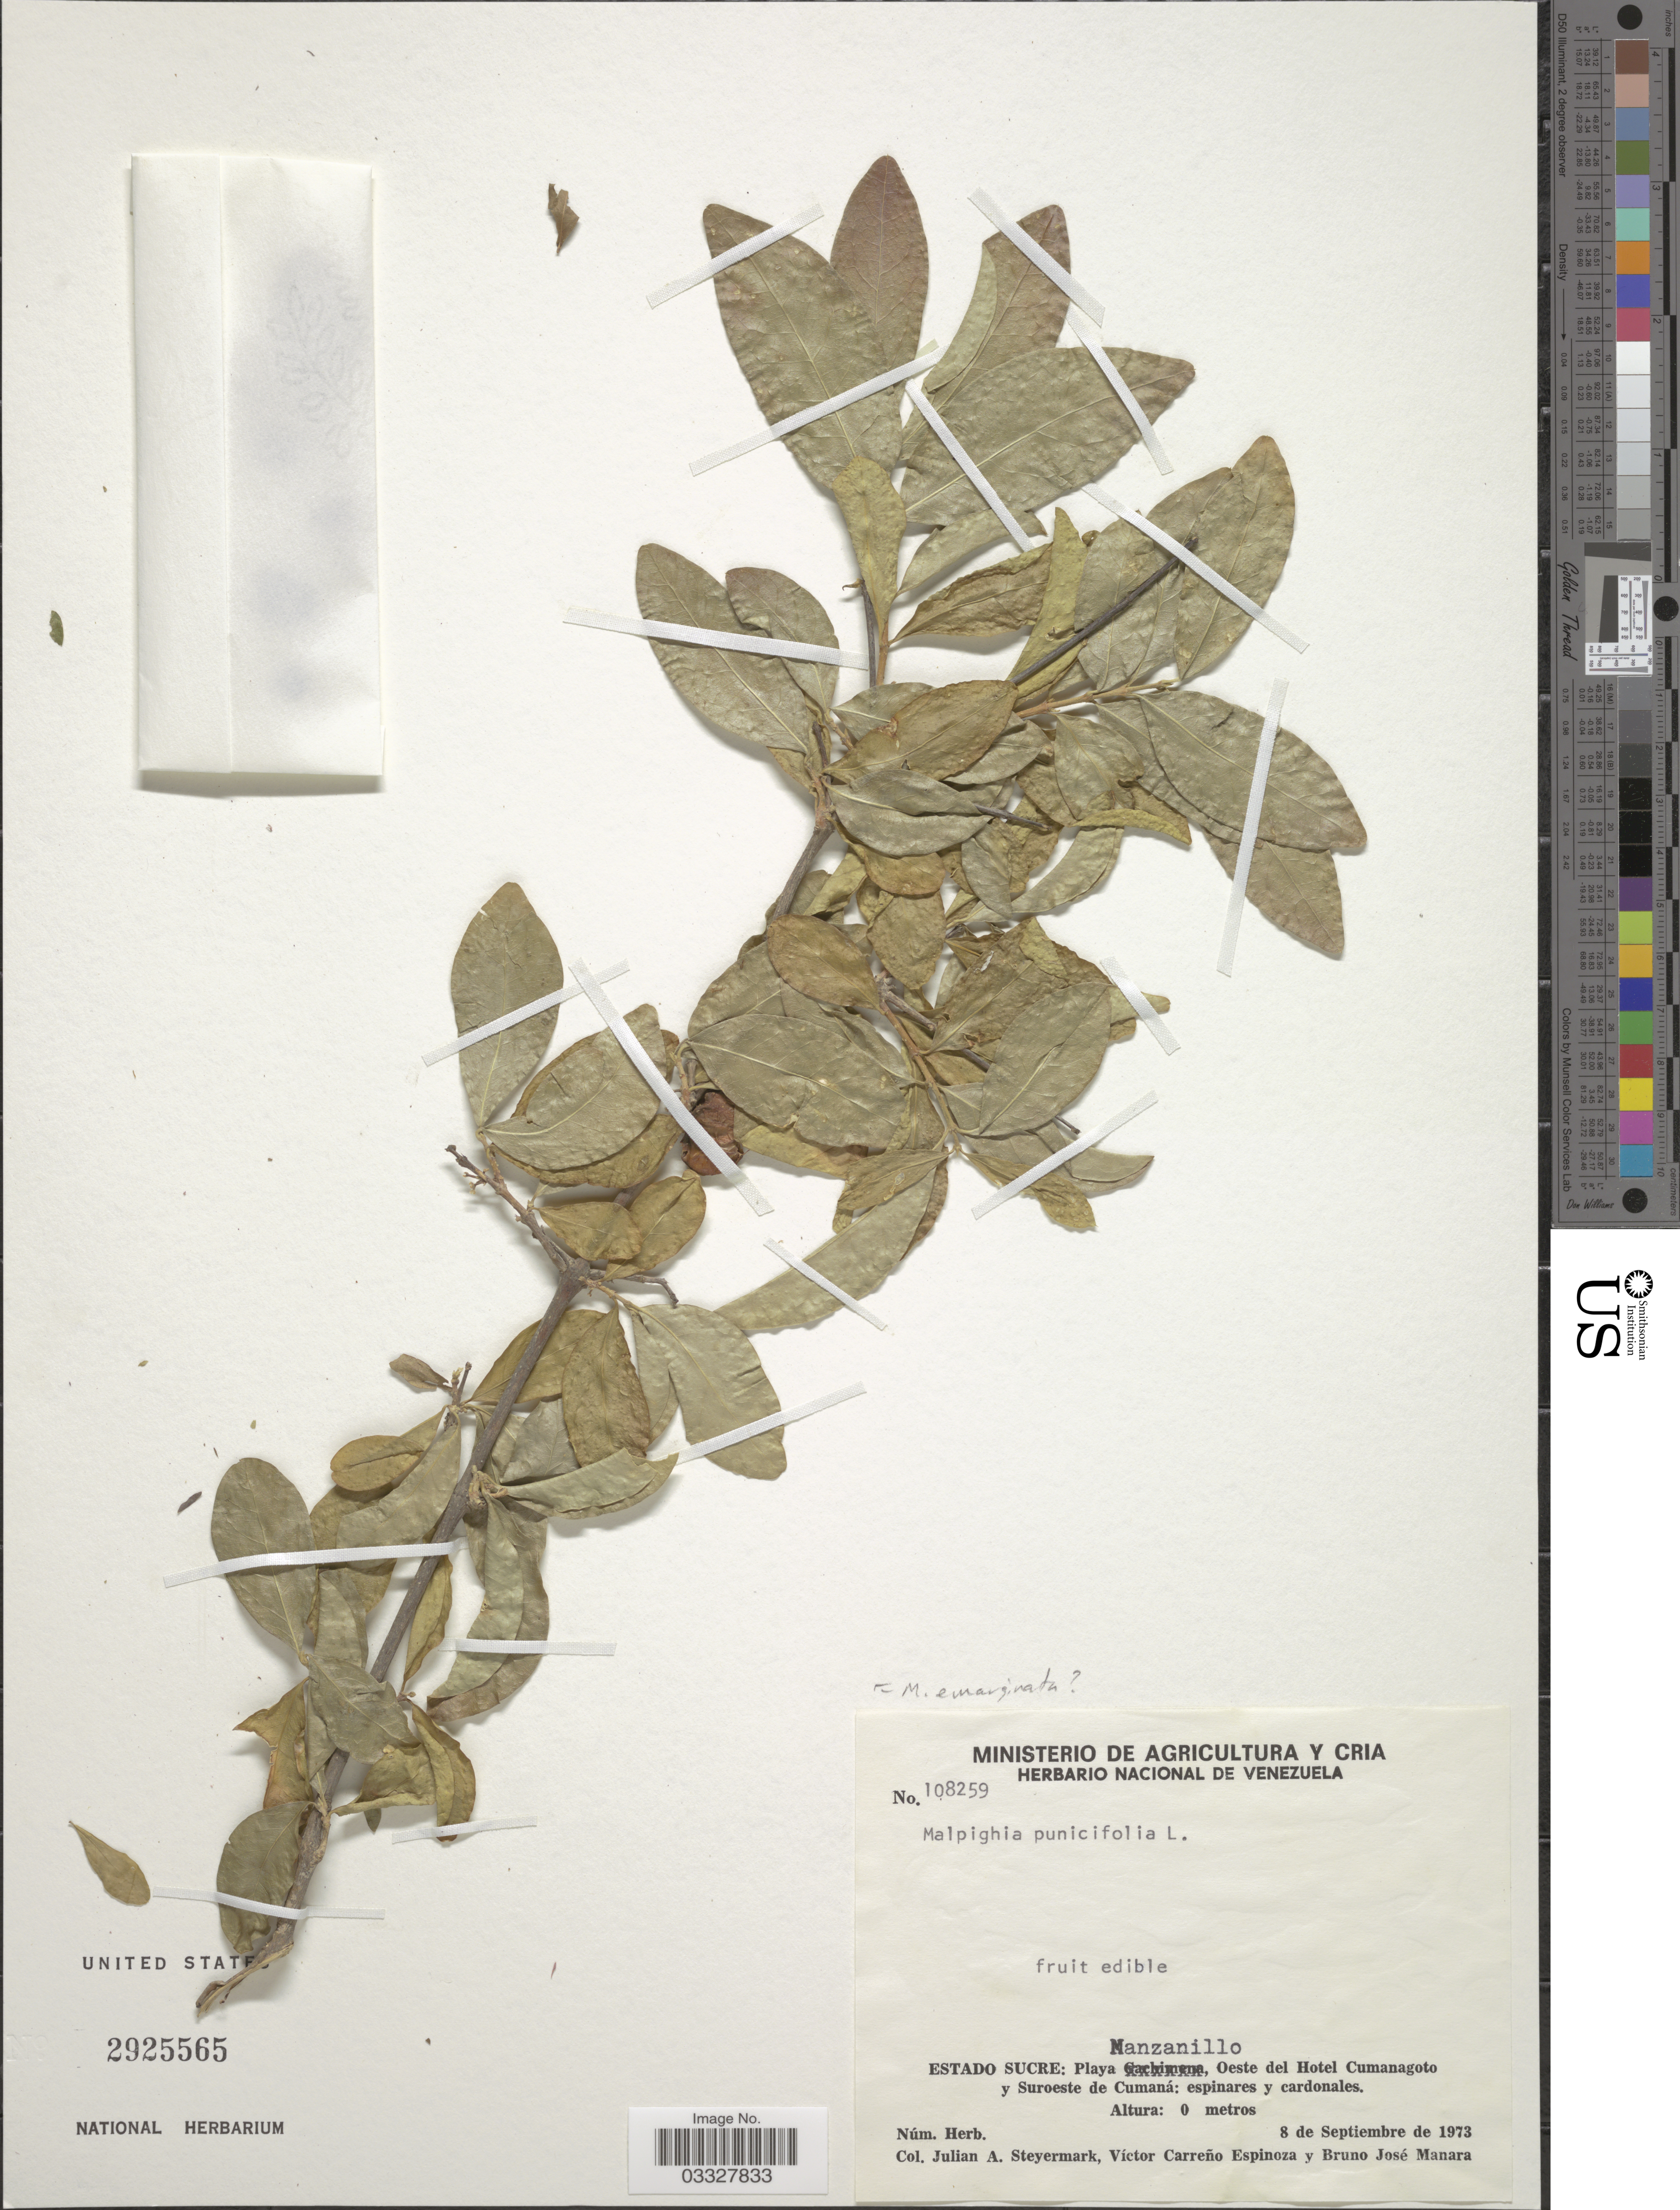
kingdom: Plantae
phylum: Tracheophyta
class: Magnoliopsida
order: Malpighiales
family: Malpighiaceae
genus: Malpighia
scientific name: Malpighia emarginata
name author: DC.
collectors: J. Steyermark, V. Espinoza & B. Manara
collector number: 108259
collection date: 1973-09-08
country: Venezuela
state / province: Sucre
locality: Playa Manzanillo, Oeste del Hotel Cumanagoto y Suroeste de Cumaná.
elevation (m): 0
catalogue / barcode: US 2925565